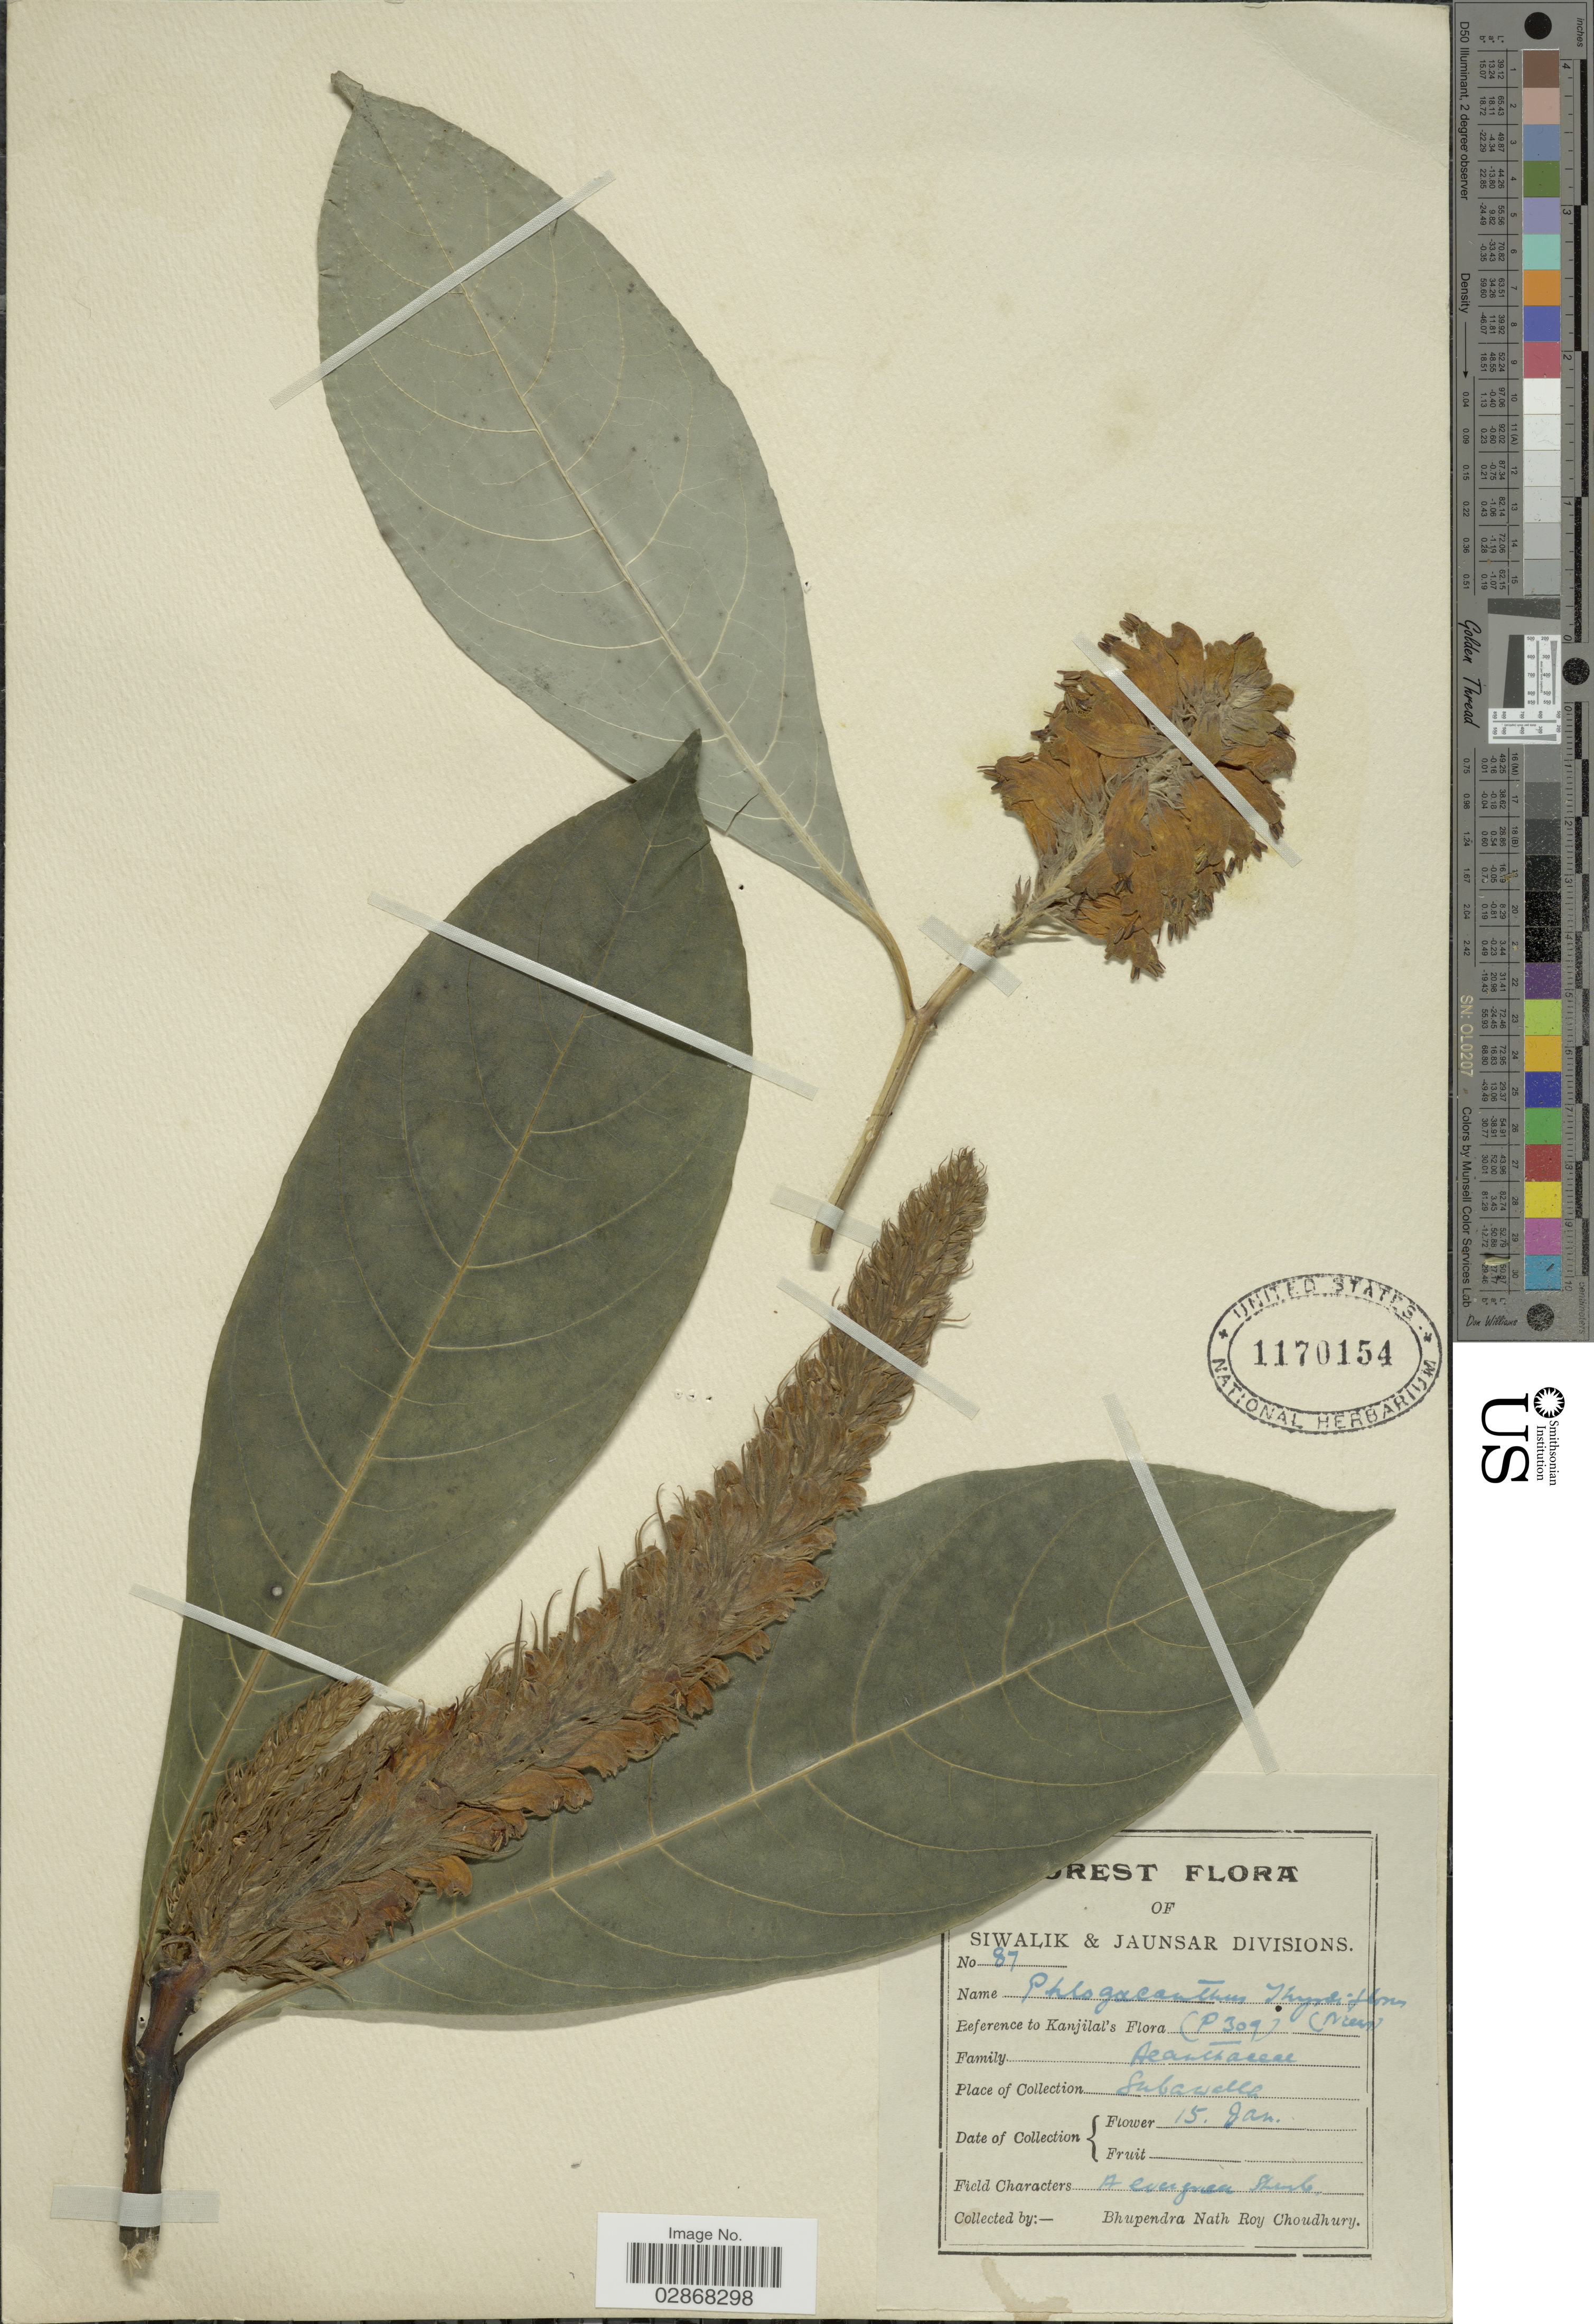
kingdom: Plantae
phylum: Tracheophyta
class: Magnoliopsida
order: Lamiales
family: Acanthaceae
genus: Phlogacanthus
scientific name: Phlogacanthus thyrsiflorus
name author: Craib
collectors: B. Choudhury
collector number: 87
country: India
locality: Siwalik & Jaunsar, Subawalla.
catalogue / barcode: US 1170154